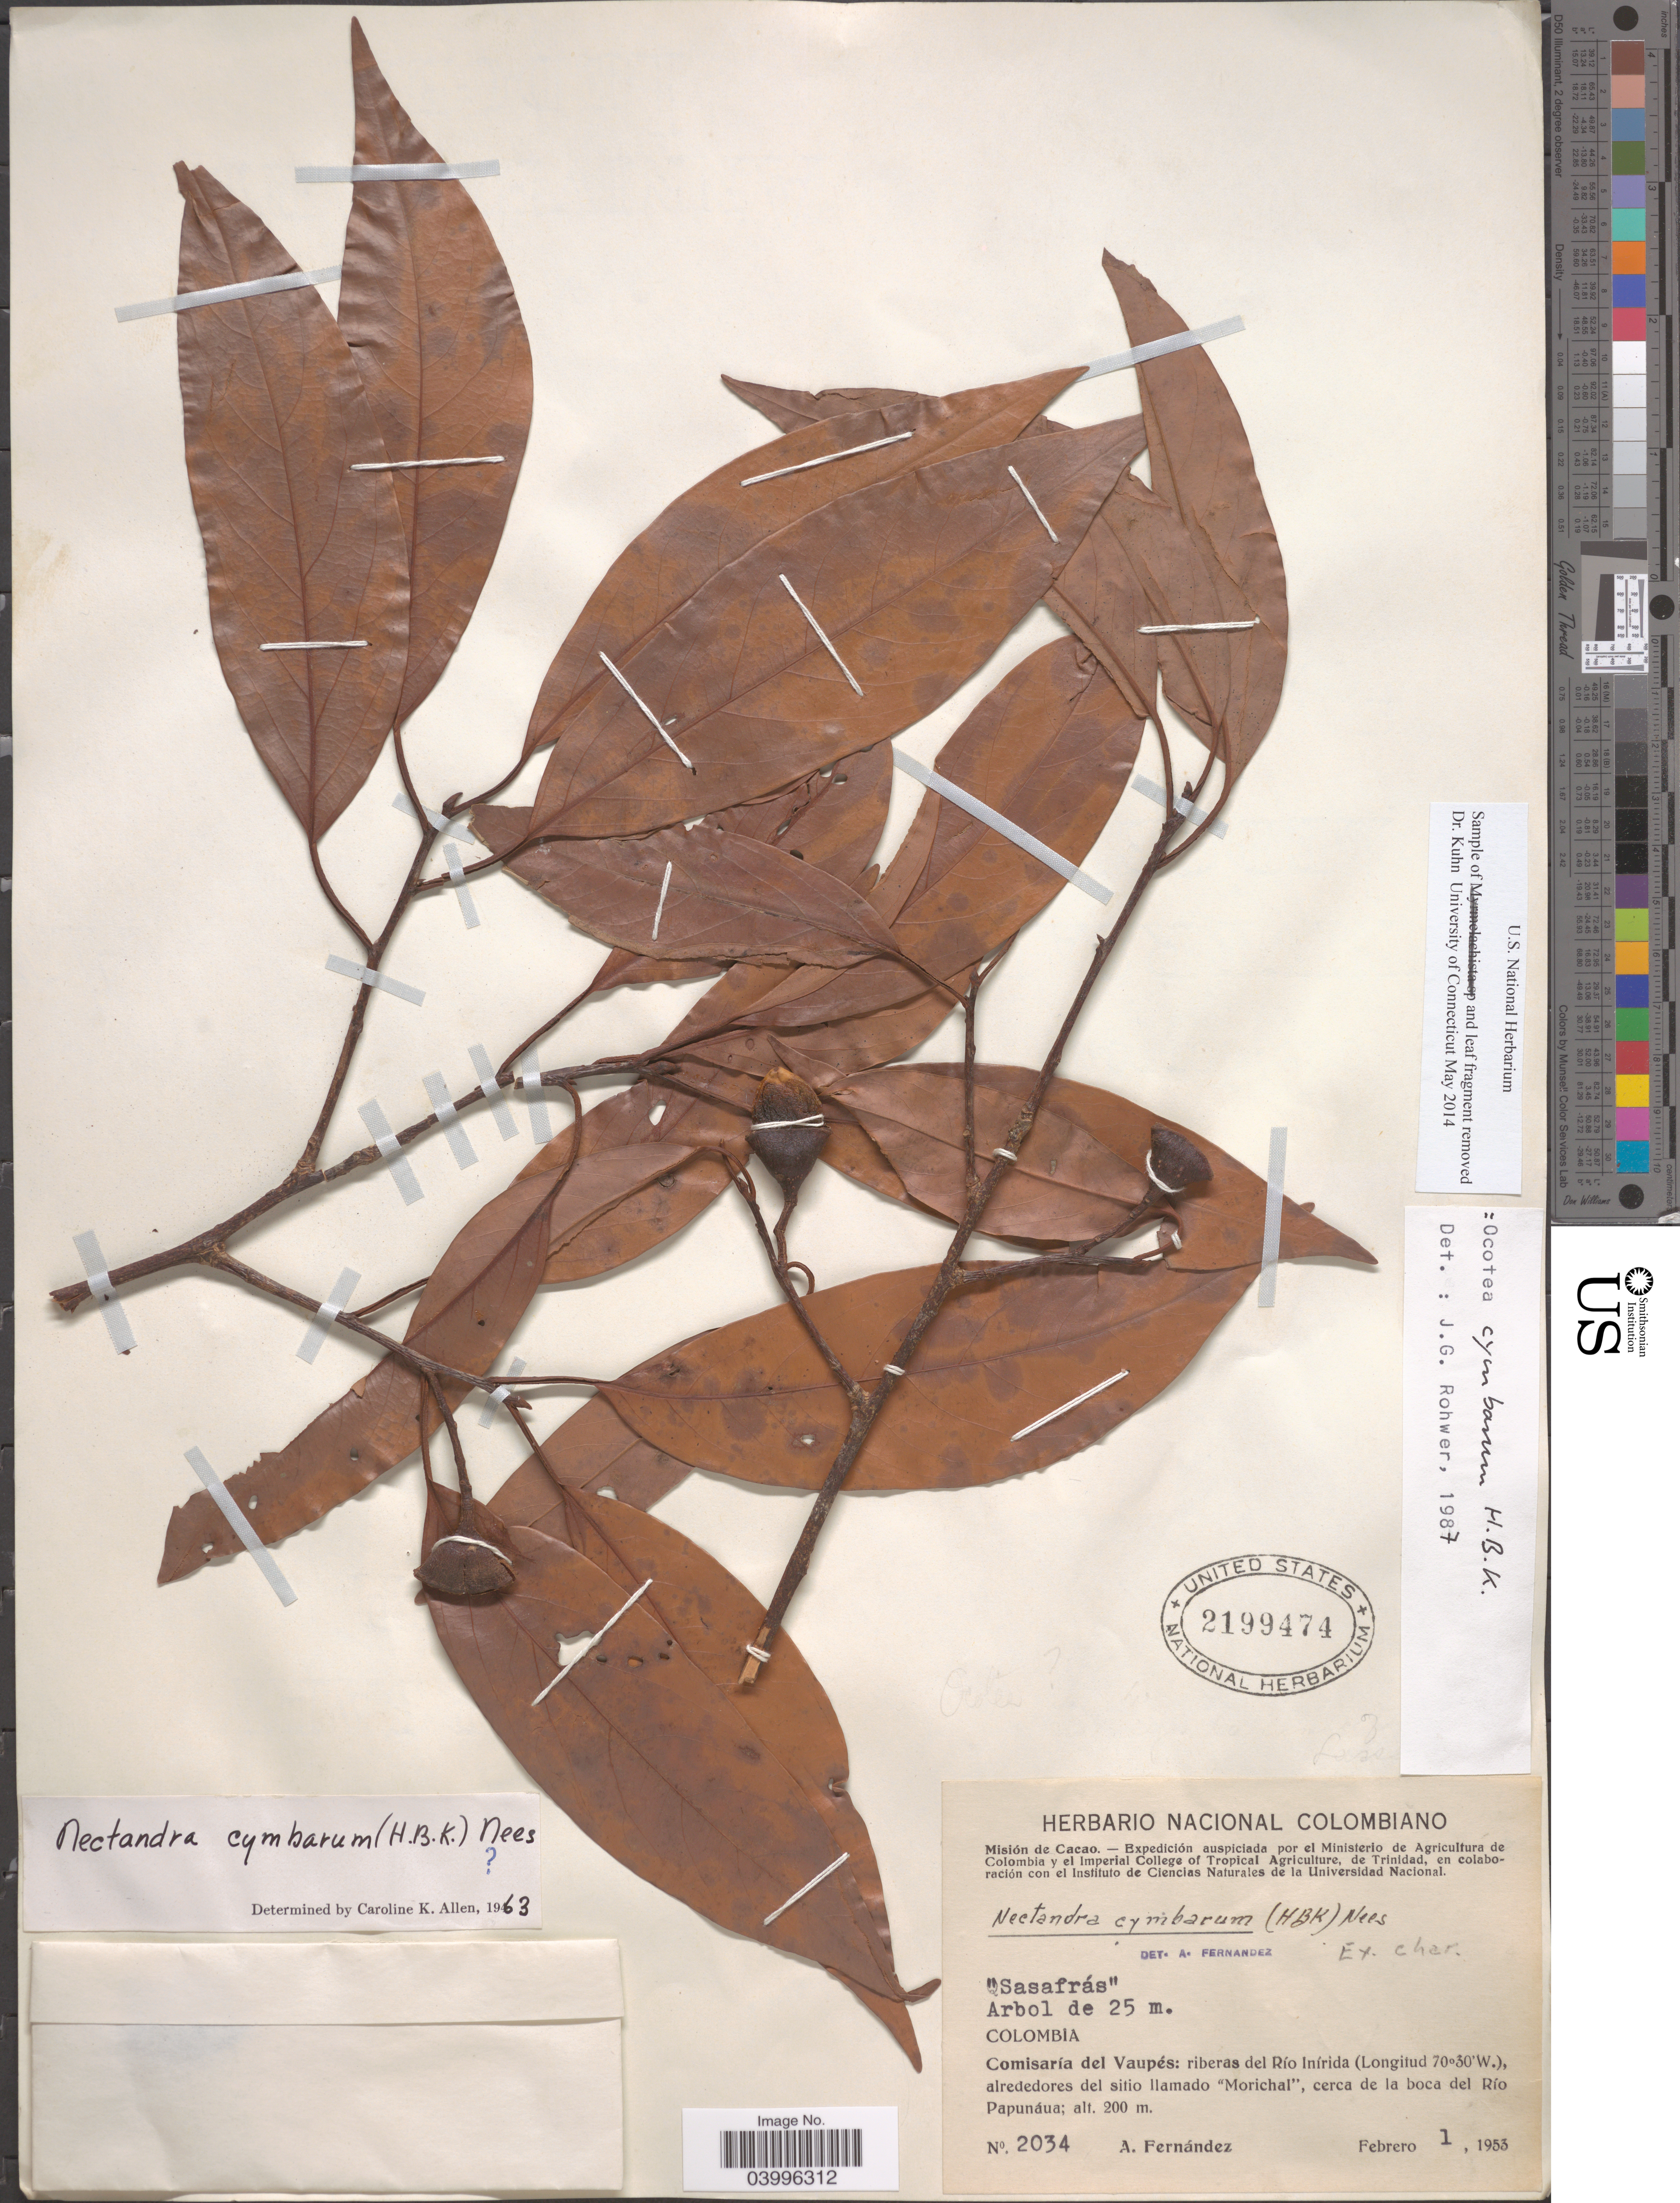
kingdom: Plantae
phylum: Tracheophyta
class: Magnoliopsida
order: Laurales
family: Lauraceae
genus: Ocotea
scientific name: Ocotea cymbarum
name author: Kunth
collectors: A. Fernandez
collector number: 2034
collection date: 1953-02-01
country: Colombia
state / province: Vaupés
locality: Comisaría del Vaupés: riberas del Río Inírida alrededores del sitio llamado "Morichal", cerca de la boca del Río Papunáua.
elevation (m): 200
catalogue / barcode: US 2199474